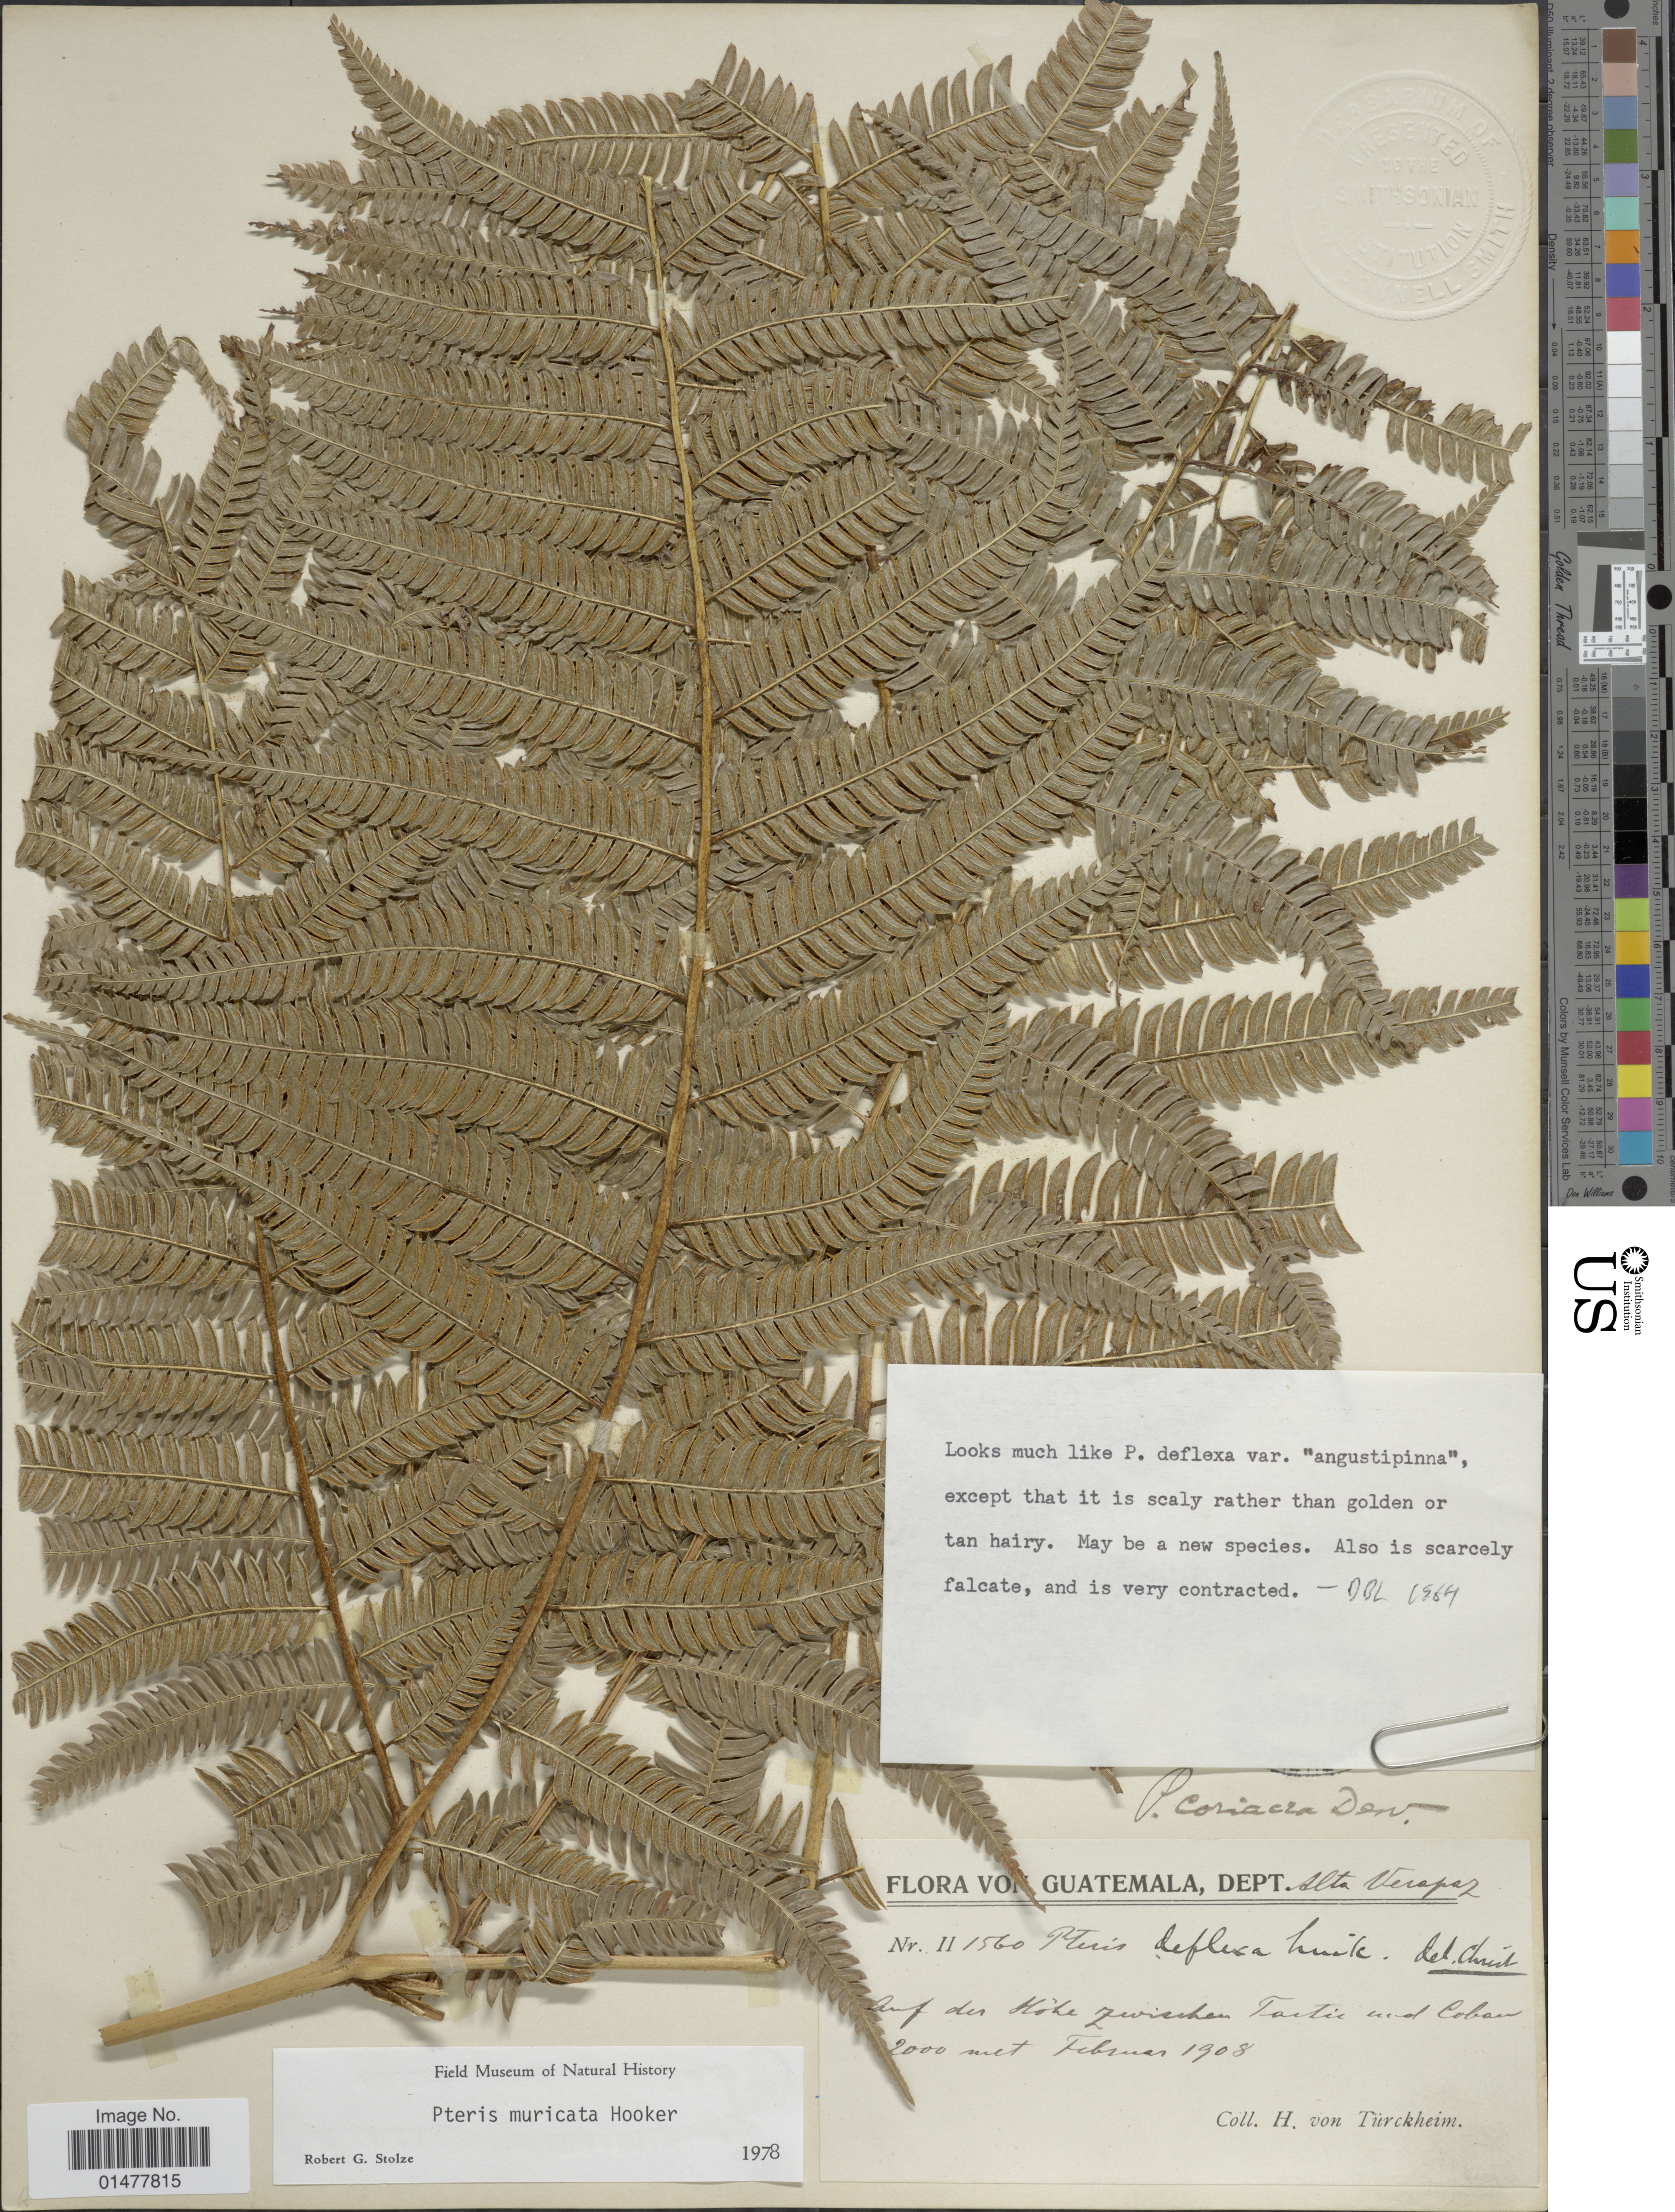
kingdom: Plantae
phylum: Tracheophyta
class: Polypodiopsida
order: Polypodiales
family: Pteridaceae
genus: Pteris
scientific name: Pteris muricata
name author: Rosenst.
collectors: H. von Türckheim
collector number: II 1560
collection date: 1908-02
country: Guatemala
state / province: Alta Verapaz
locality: Auf der höhe zwischen Tactic und Cobán [on the height/elevation between Tactic and Cobán]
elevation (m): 2000